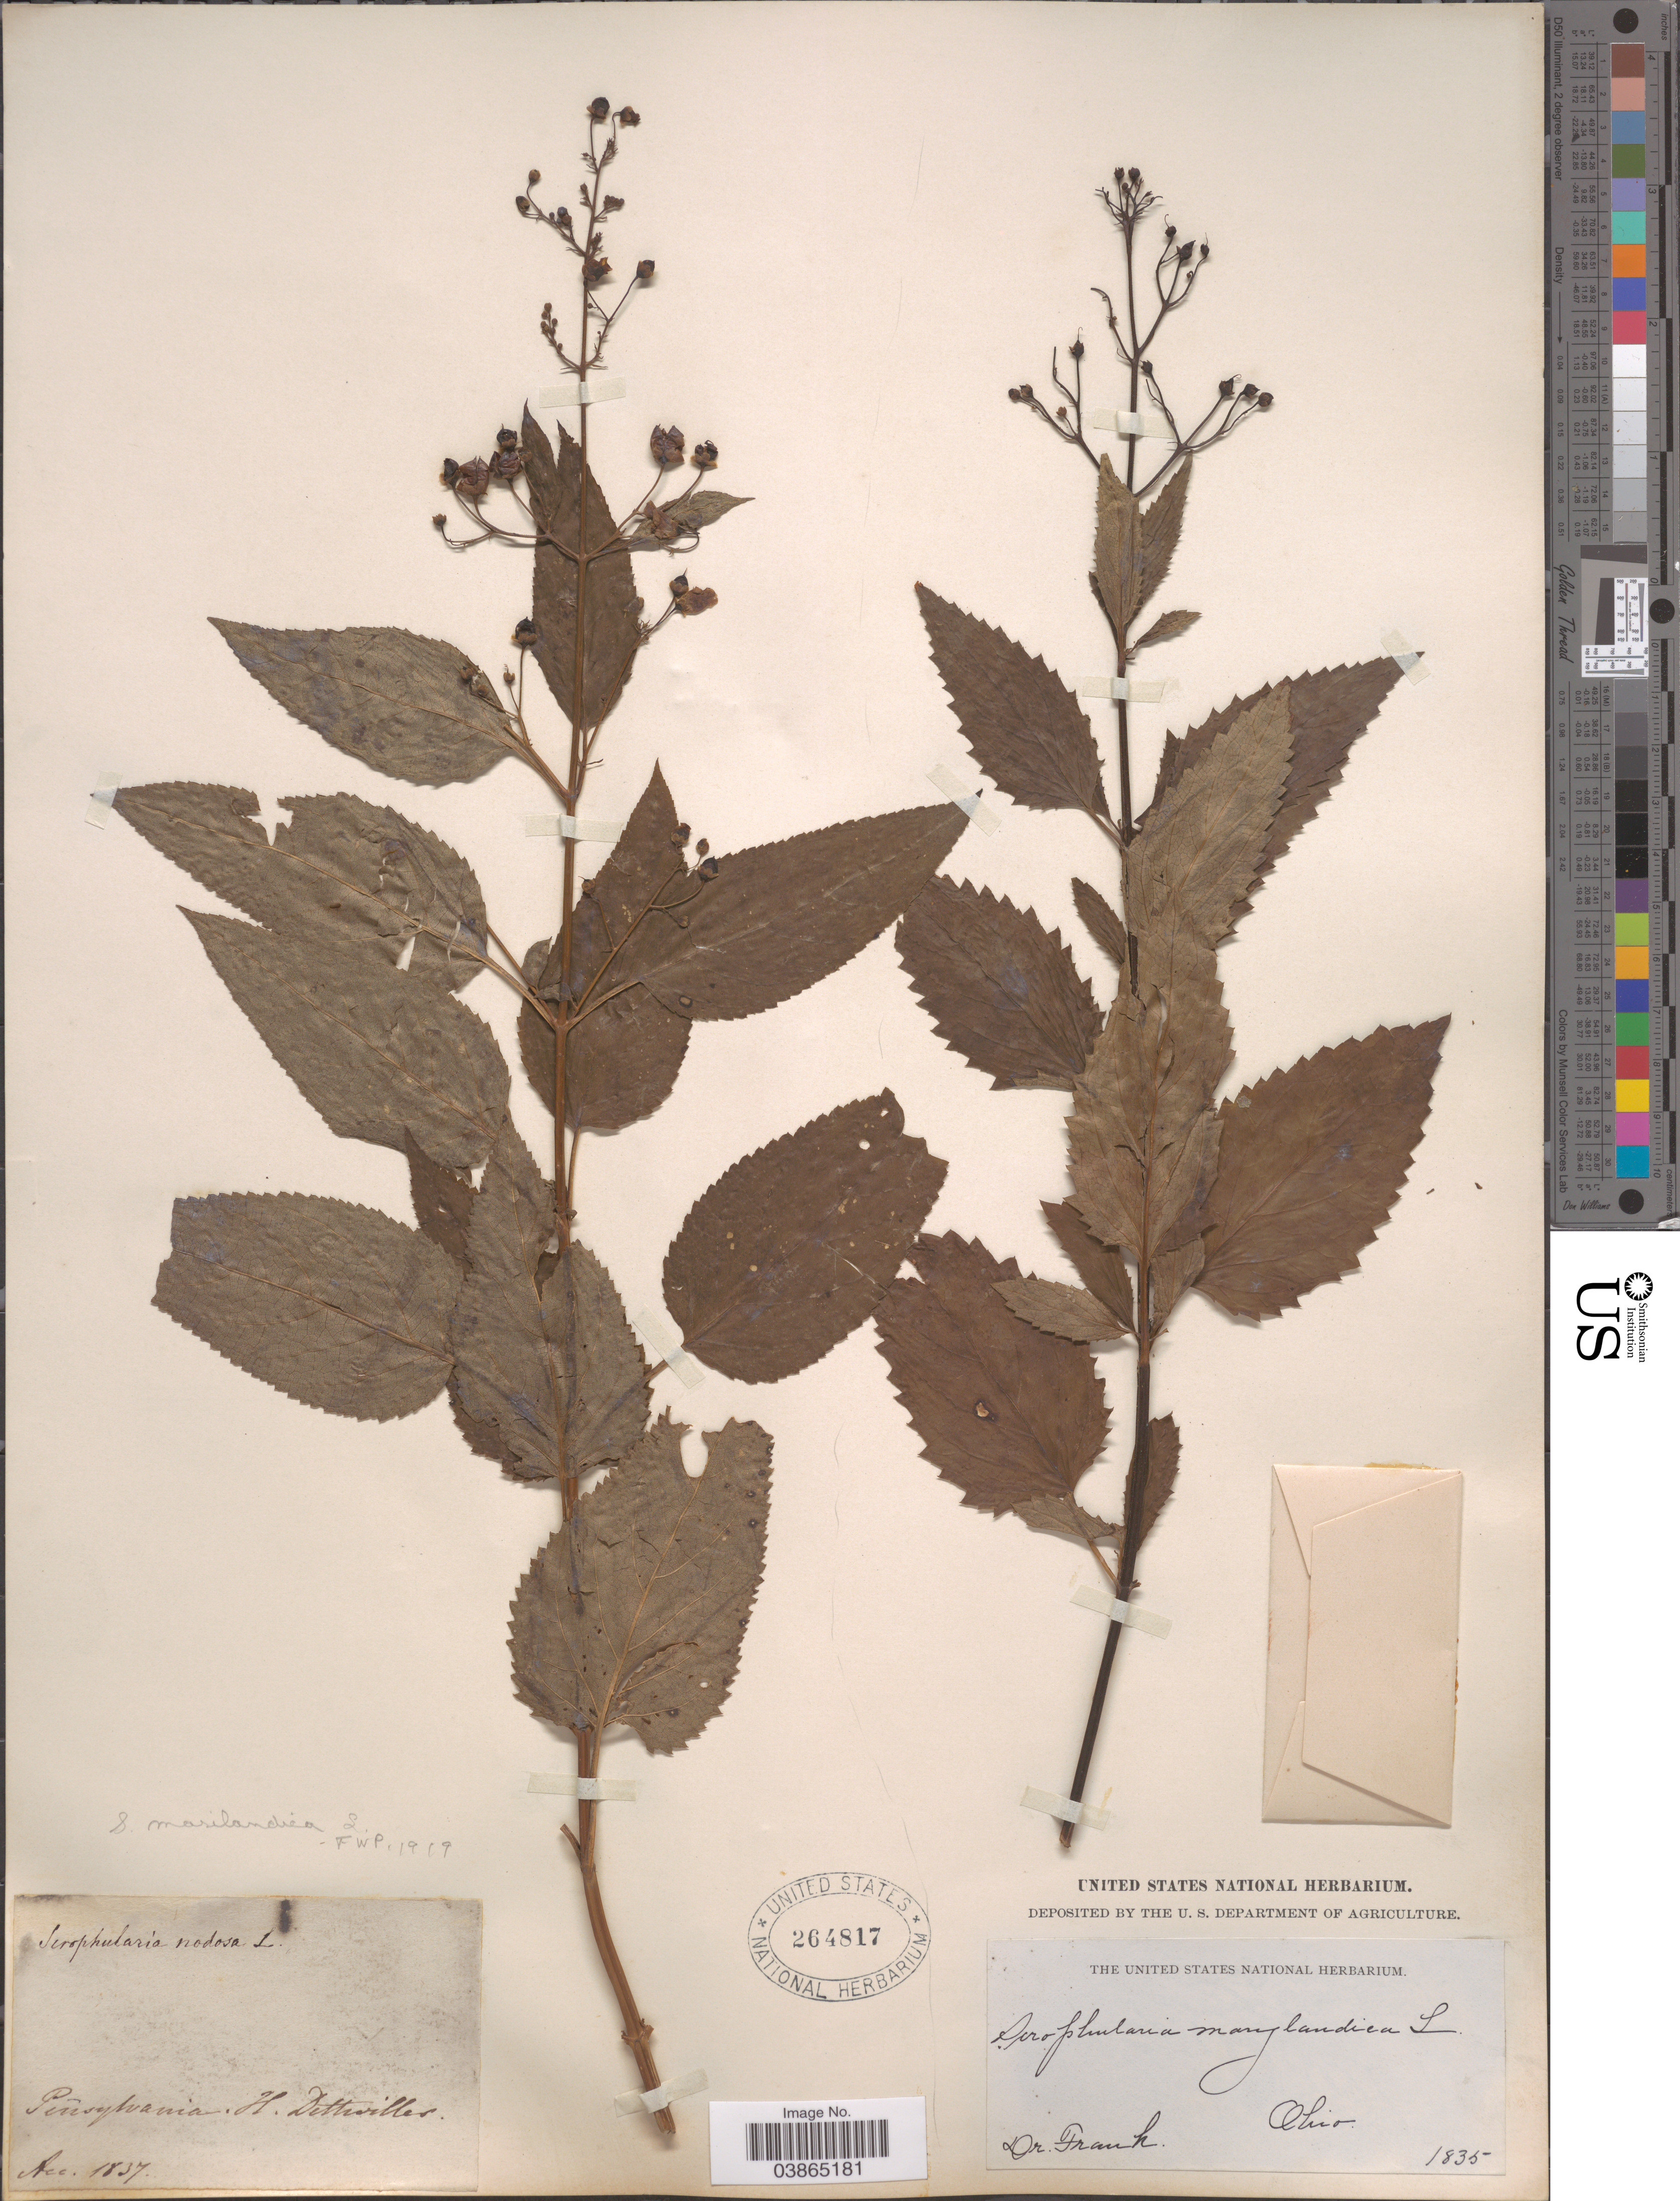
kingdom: Plantae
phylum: Tracheophyta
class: Magnoliopsida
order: Lamiales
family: Scrophulariaceae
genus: Scrophularia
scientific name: Scrophularia marylandica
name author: Georgi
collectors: D. Frank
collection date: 1835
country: United States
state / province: Ohio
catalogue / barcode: US 264817